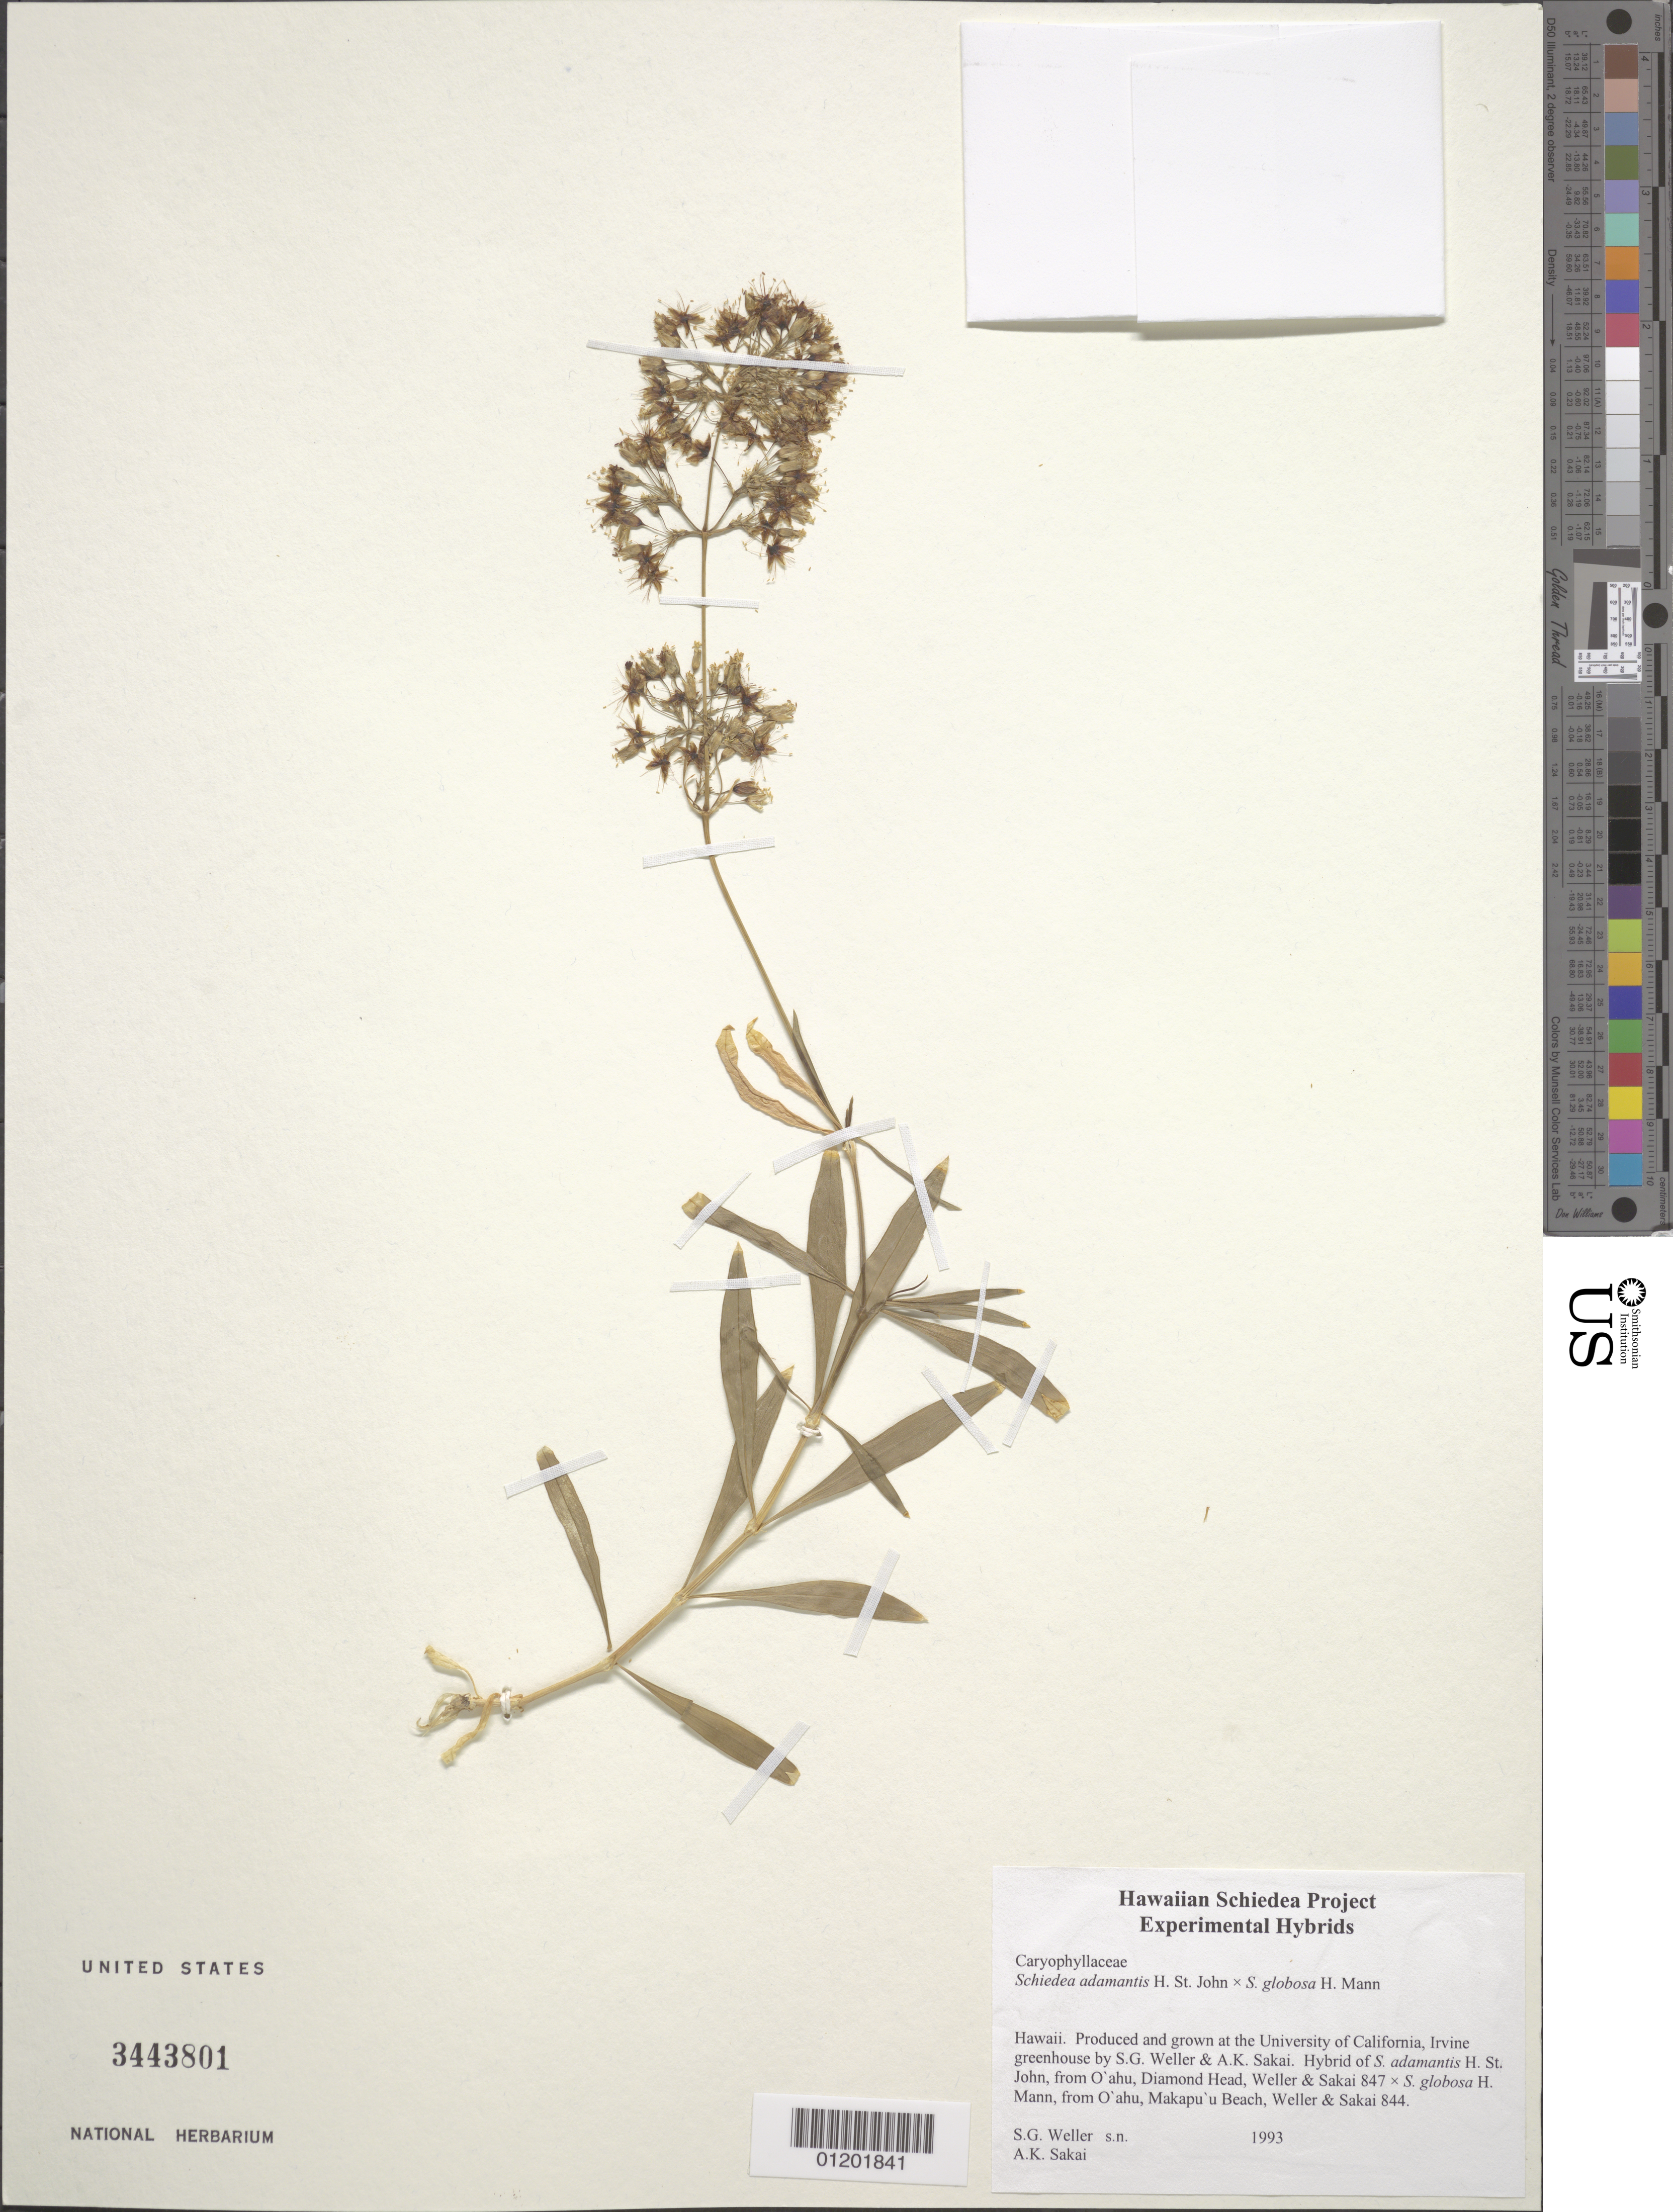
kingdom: Plantae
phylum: Tracheophyta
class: Magnoliopsida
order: Caryophyllales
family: Caryophyllaceae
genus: Schiedea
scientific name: Schiedea adamantis x S. globosa H. Mann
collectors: S. G. Weller & A. Sakai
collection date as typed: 1993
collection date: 1993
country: United States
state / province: California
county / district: Orange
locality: University of California, Irvine greenhouse.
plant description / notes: Hybrid of S. adamantis H. St. John [from O'ahu, Diamond Head, Weller & Sakai 847] × S. globosa H. Mann [from O'ahu, Makapu'u Beach, Weller & Sakai 844].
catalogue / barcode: US 3443801